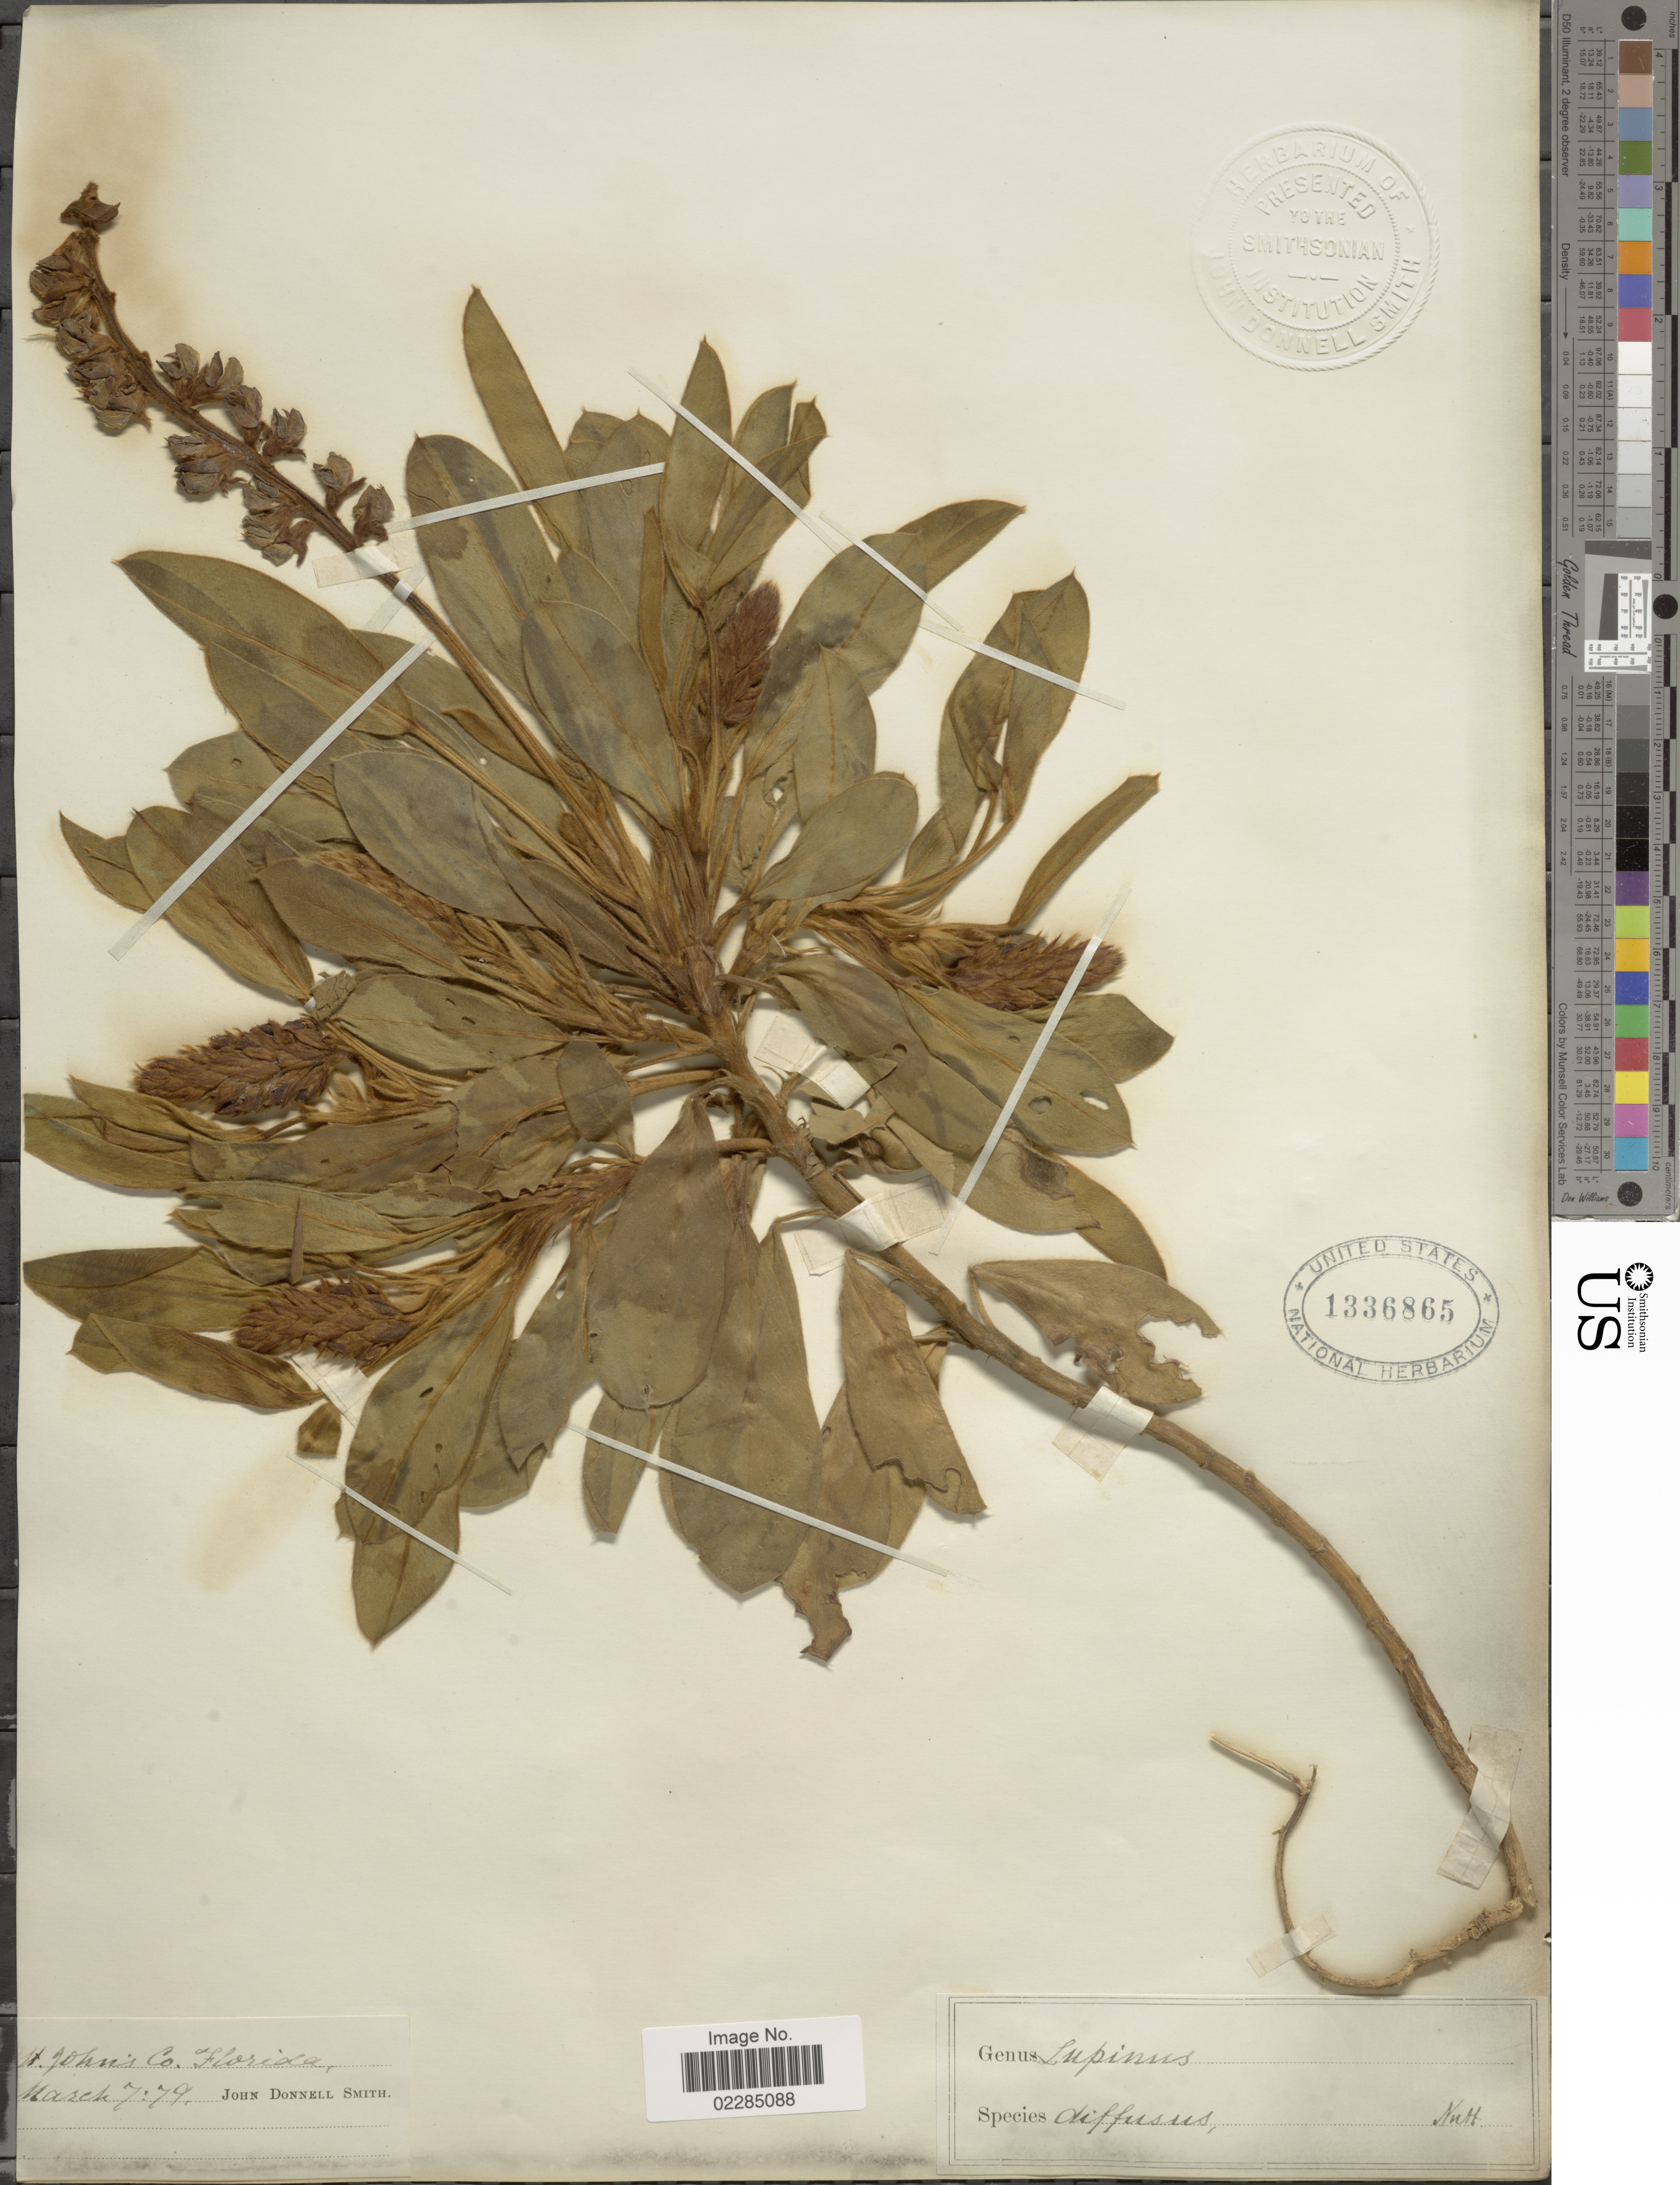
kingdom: Plantae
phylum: Tracheophyta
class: Magnoliopsida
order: Fabales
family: Fabaceae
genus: Lupinus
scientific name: Lupinus diffusus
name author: Nutt.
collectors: J. Donnell Smith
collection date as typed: Transcribed d/m/y: 7/3/79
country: United States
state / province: Florida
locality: St. John's County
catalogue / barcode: US 1336865